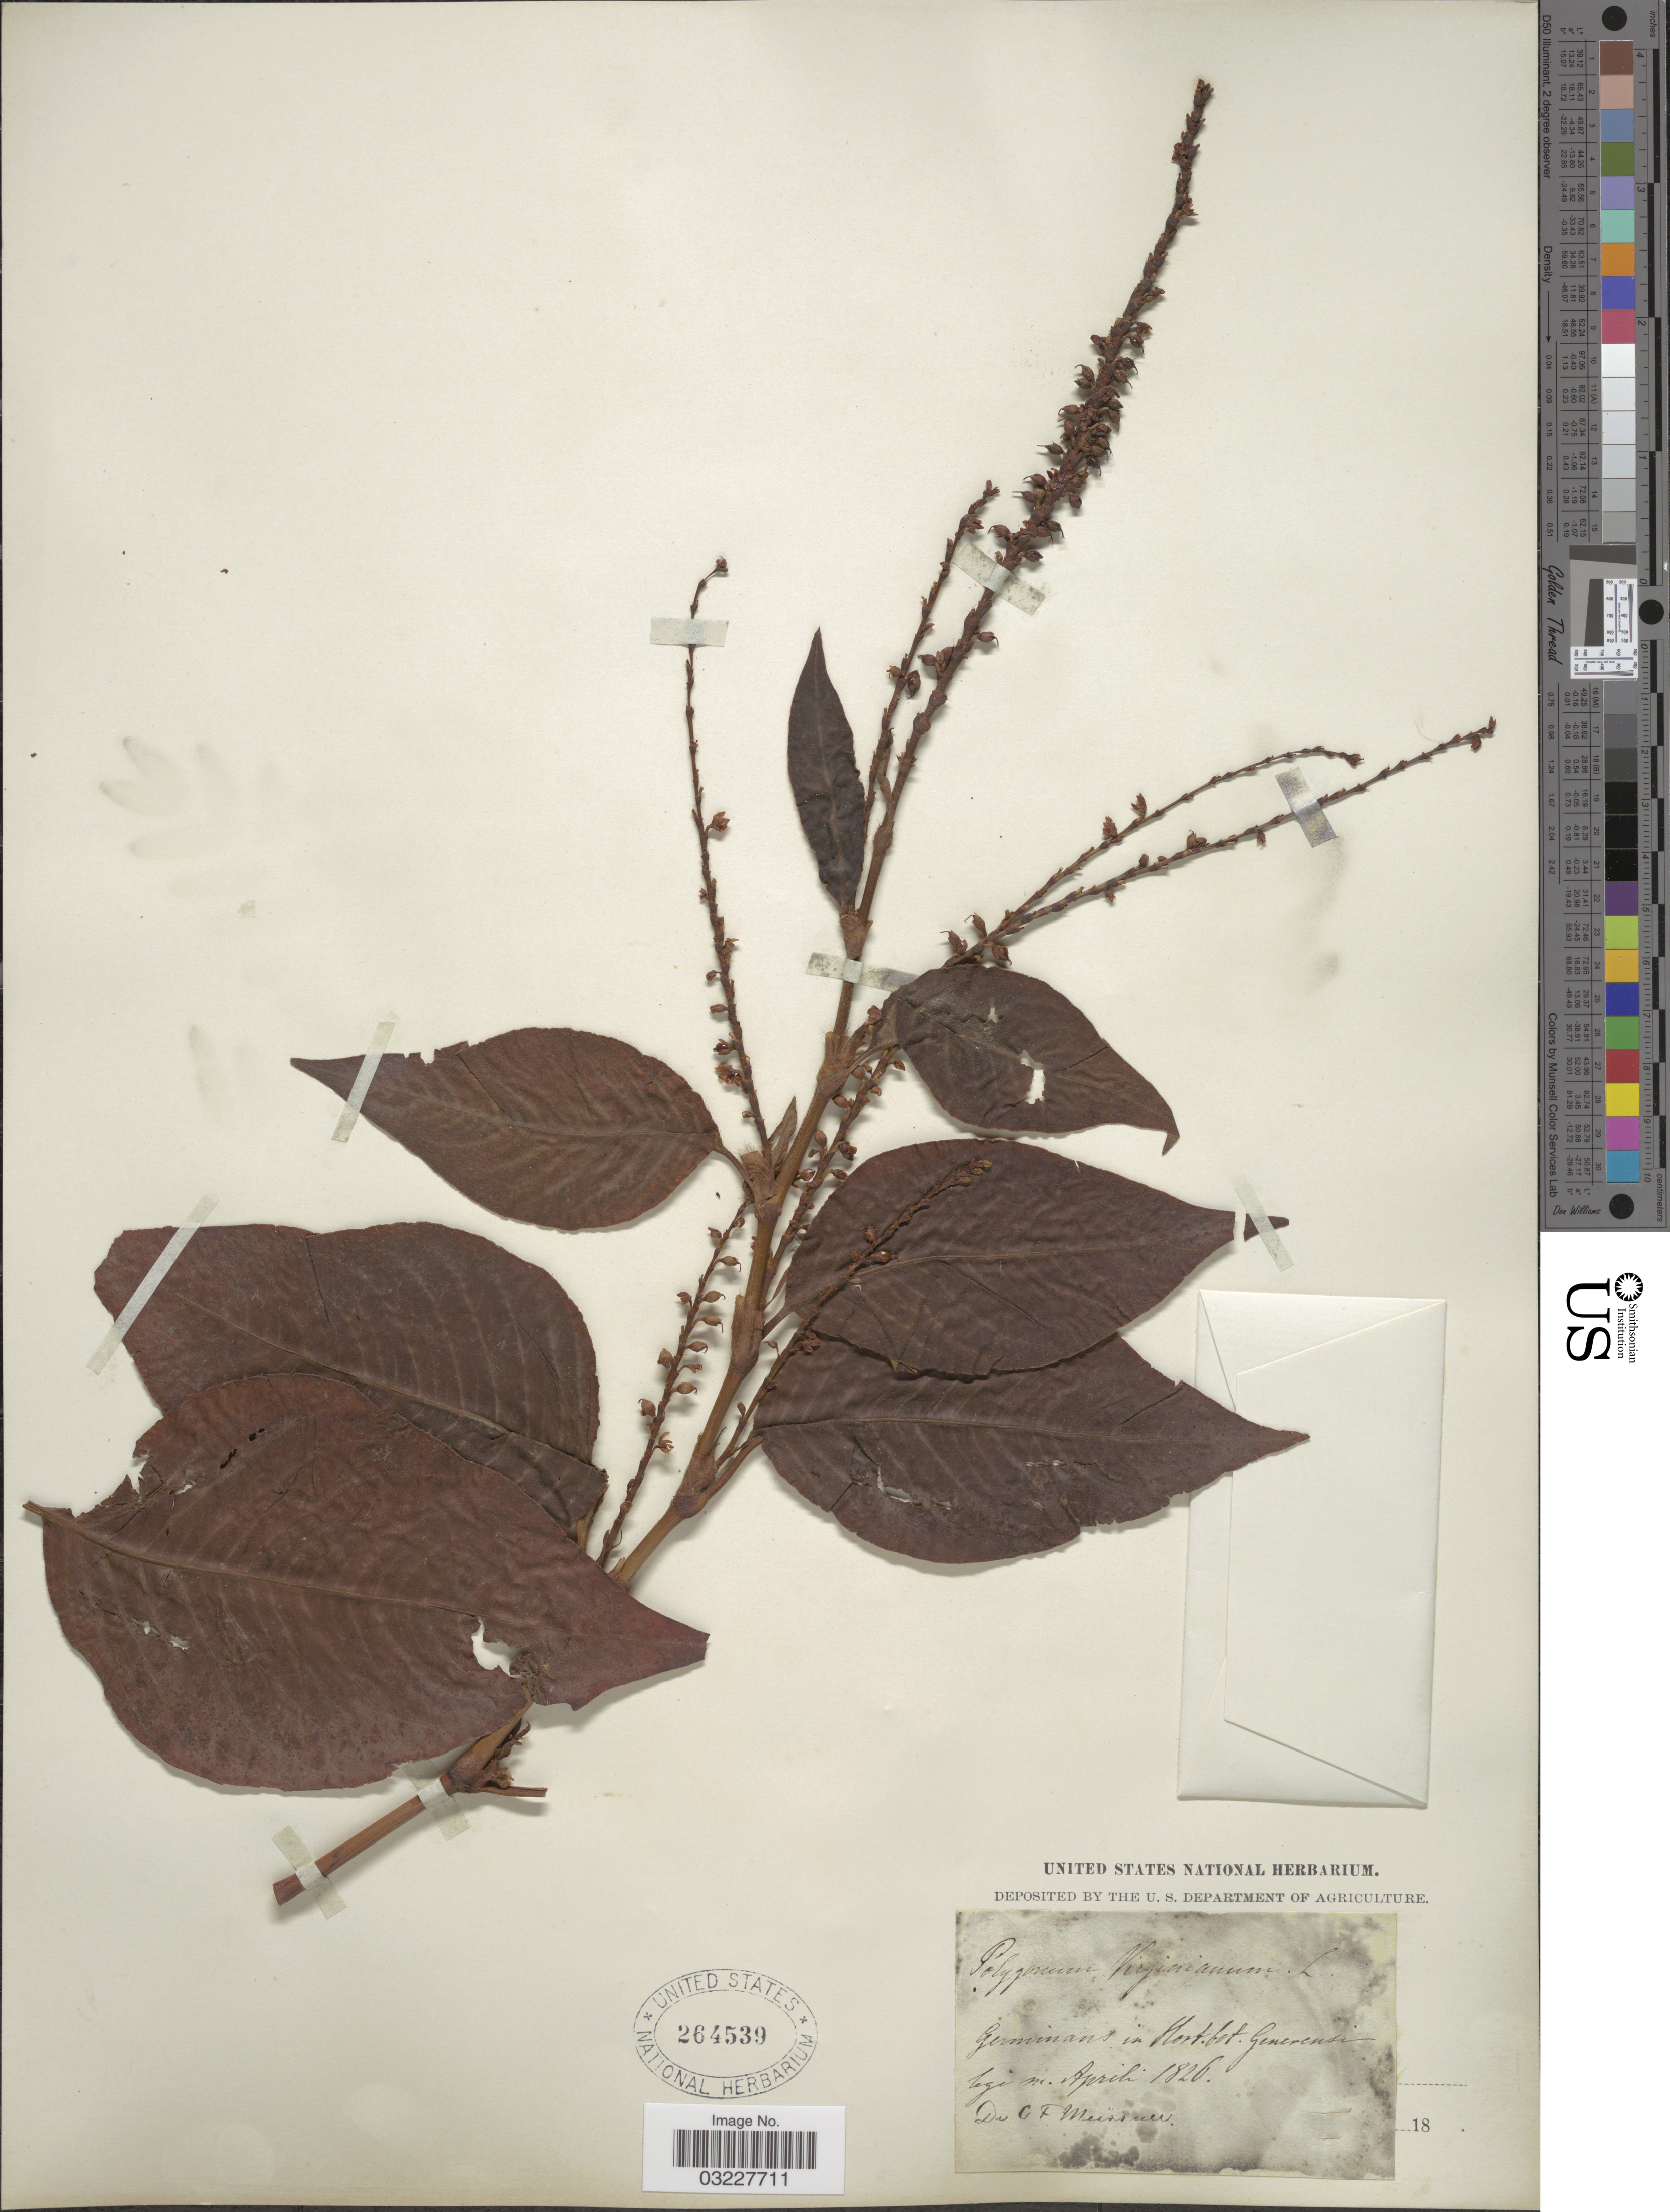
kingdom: Plantae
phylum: Tracheophyta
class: Magnoliopsida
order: Caryophyllales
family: Polygonaceae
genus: Polygonum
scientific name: Polygonum virginianum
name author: L.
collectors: C. F. W. Meissner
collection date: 1826-04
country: Switzerland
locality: Hort. bot. Genevensi.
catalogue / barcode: US 264539